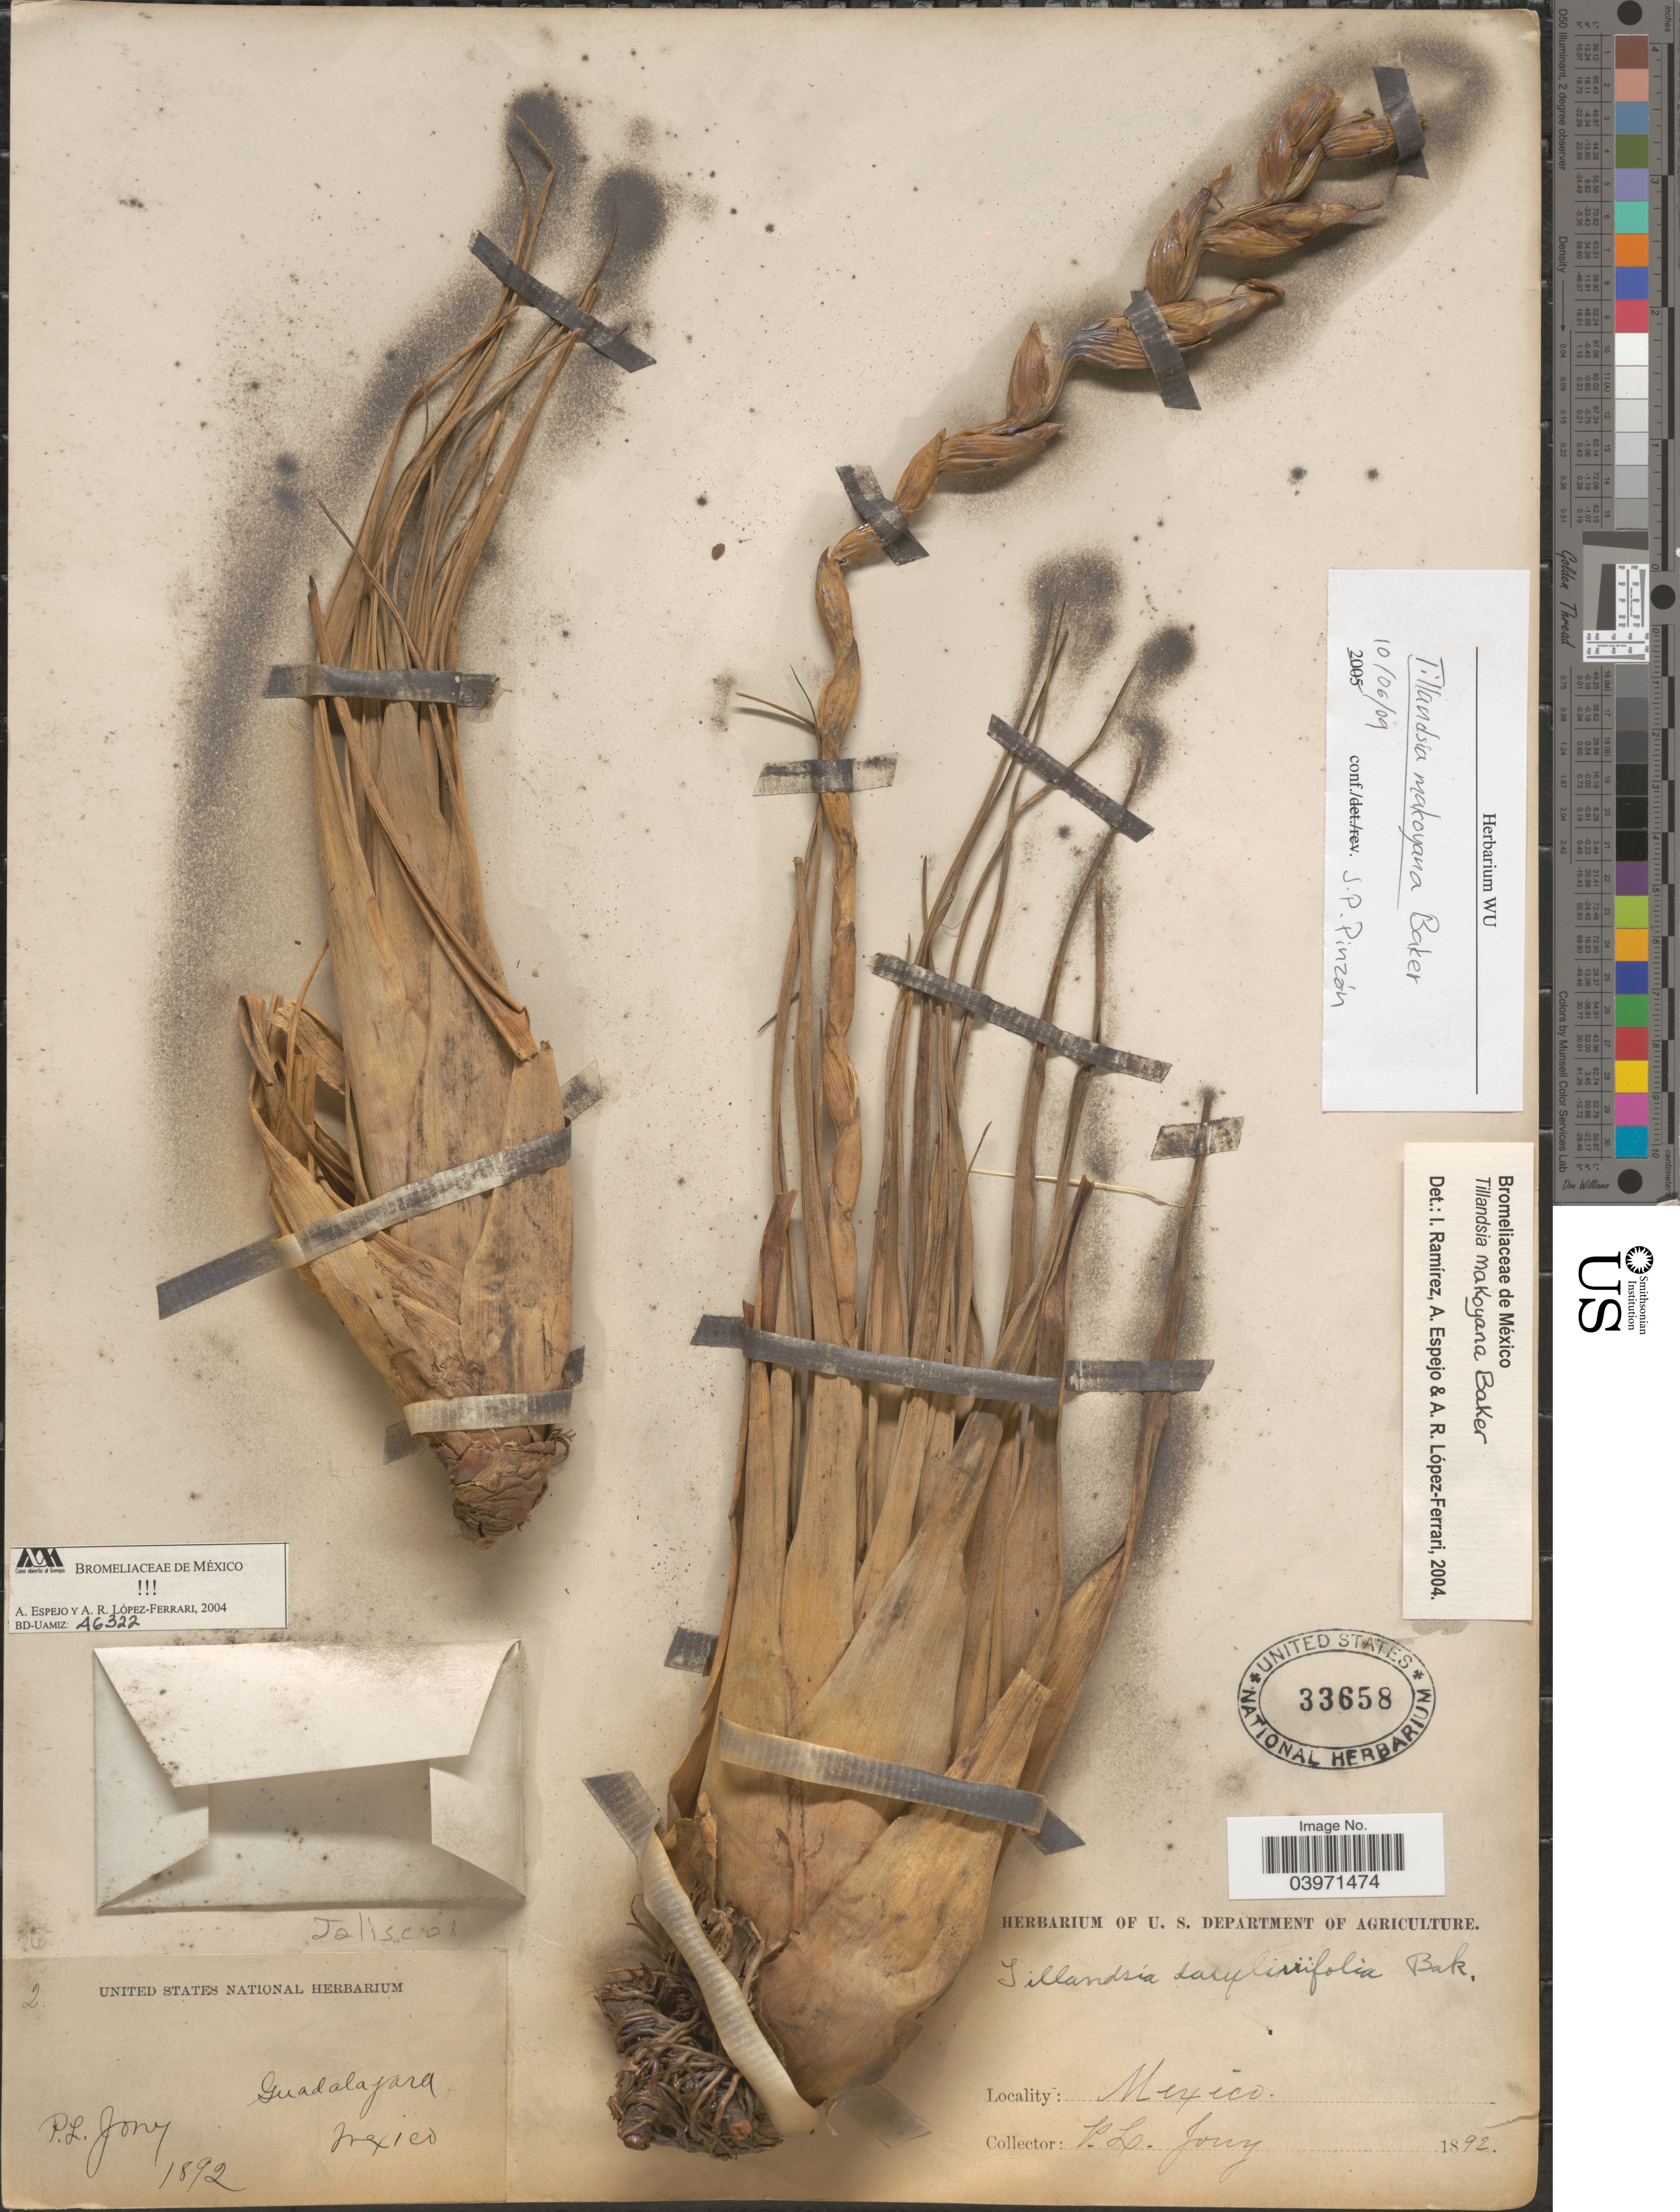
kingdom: Plantae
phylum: Tracheophyta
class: Liliopsida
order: Poales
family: Bromeliaceae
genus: Tillandsia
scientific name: Tillandsia makoyana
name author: Baker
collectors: P. Jony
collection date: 1892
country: Mexico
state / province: Jalisco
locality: Guadalajara.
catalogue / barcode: US 33658